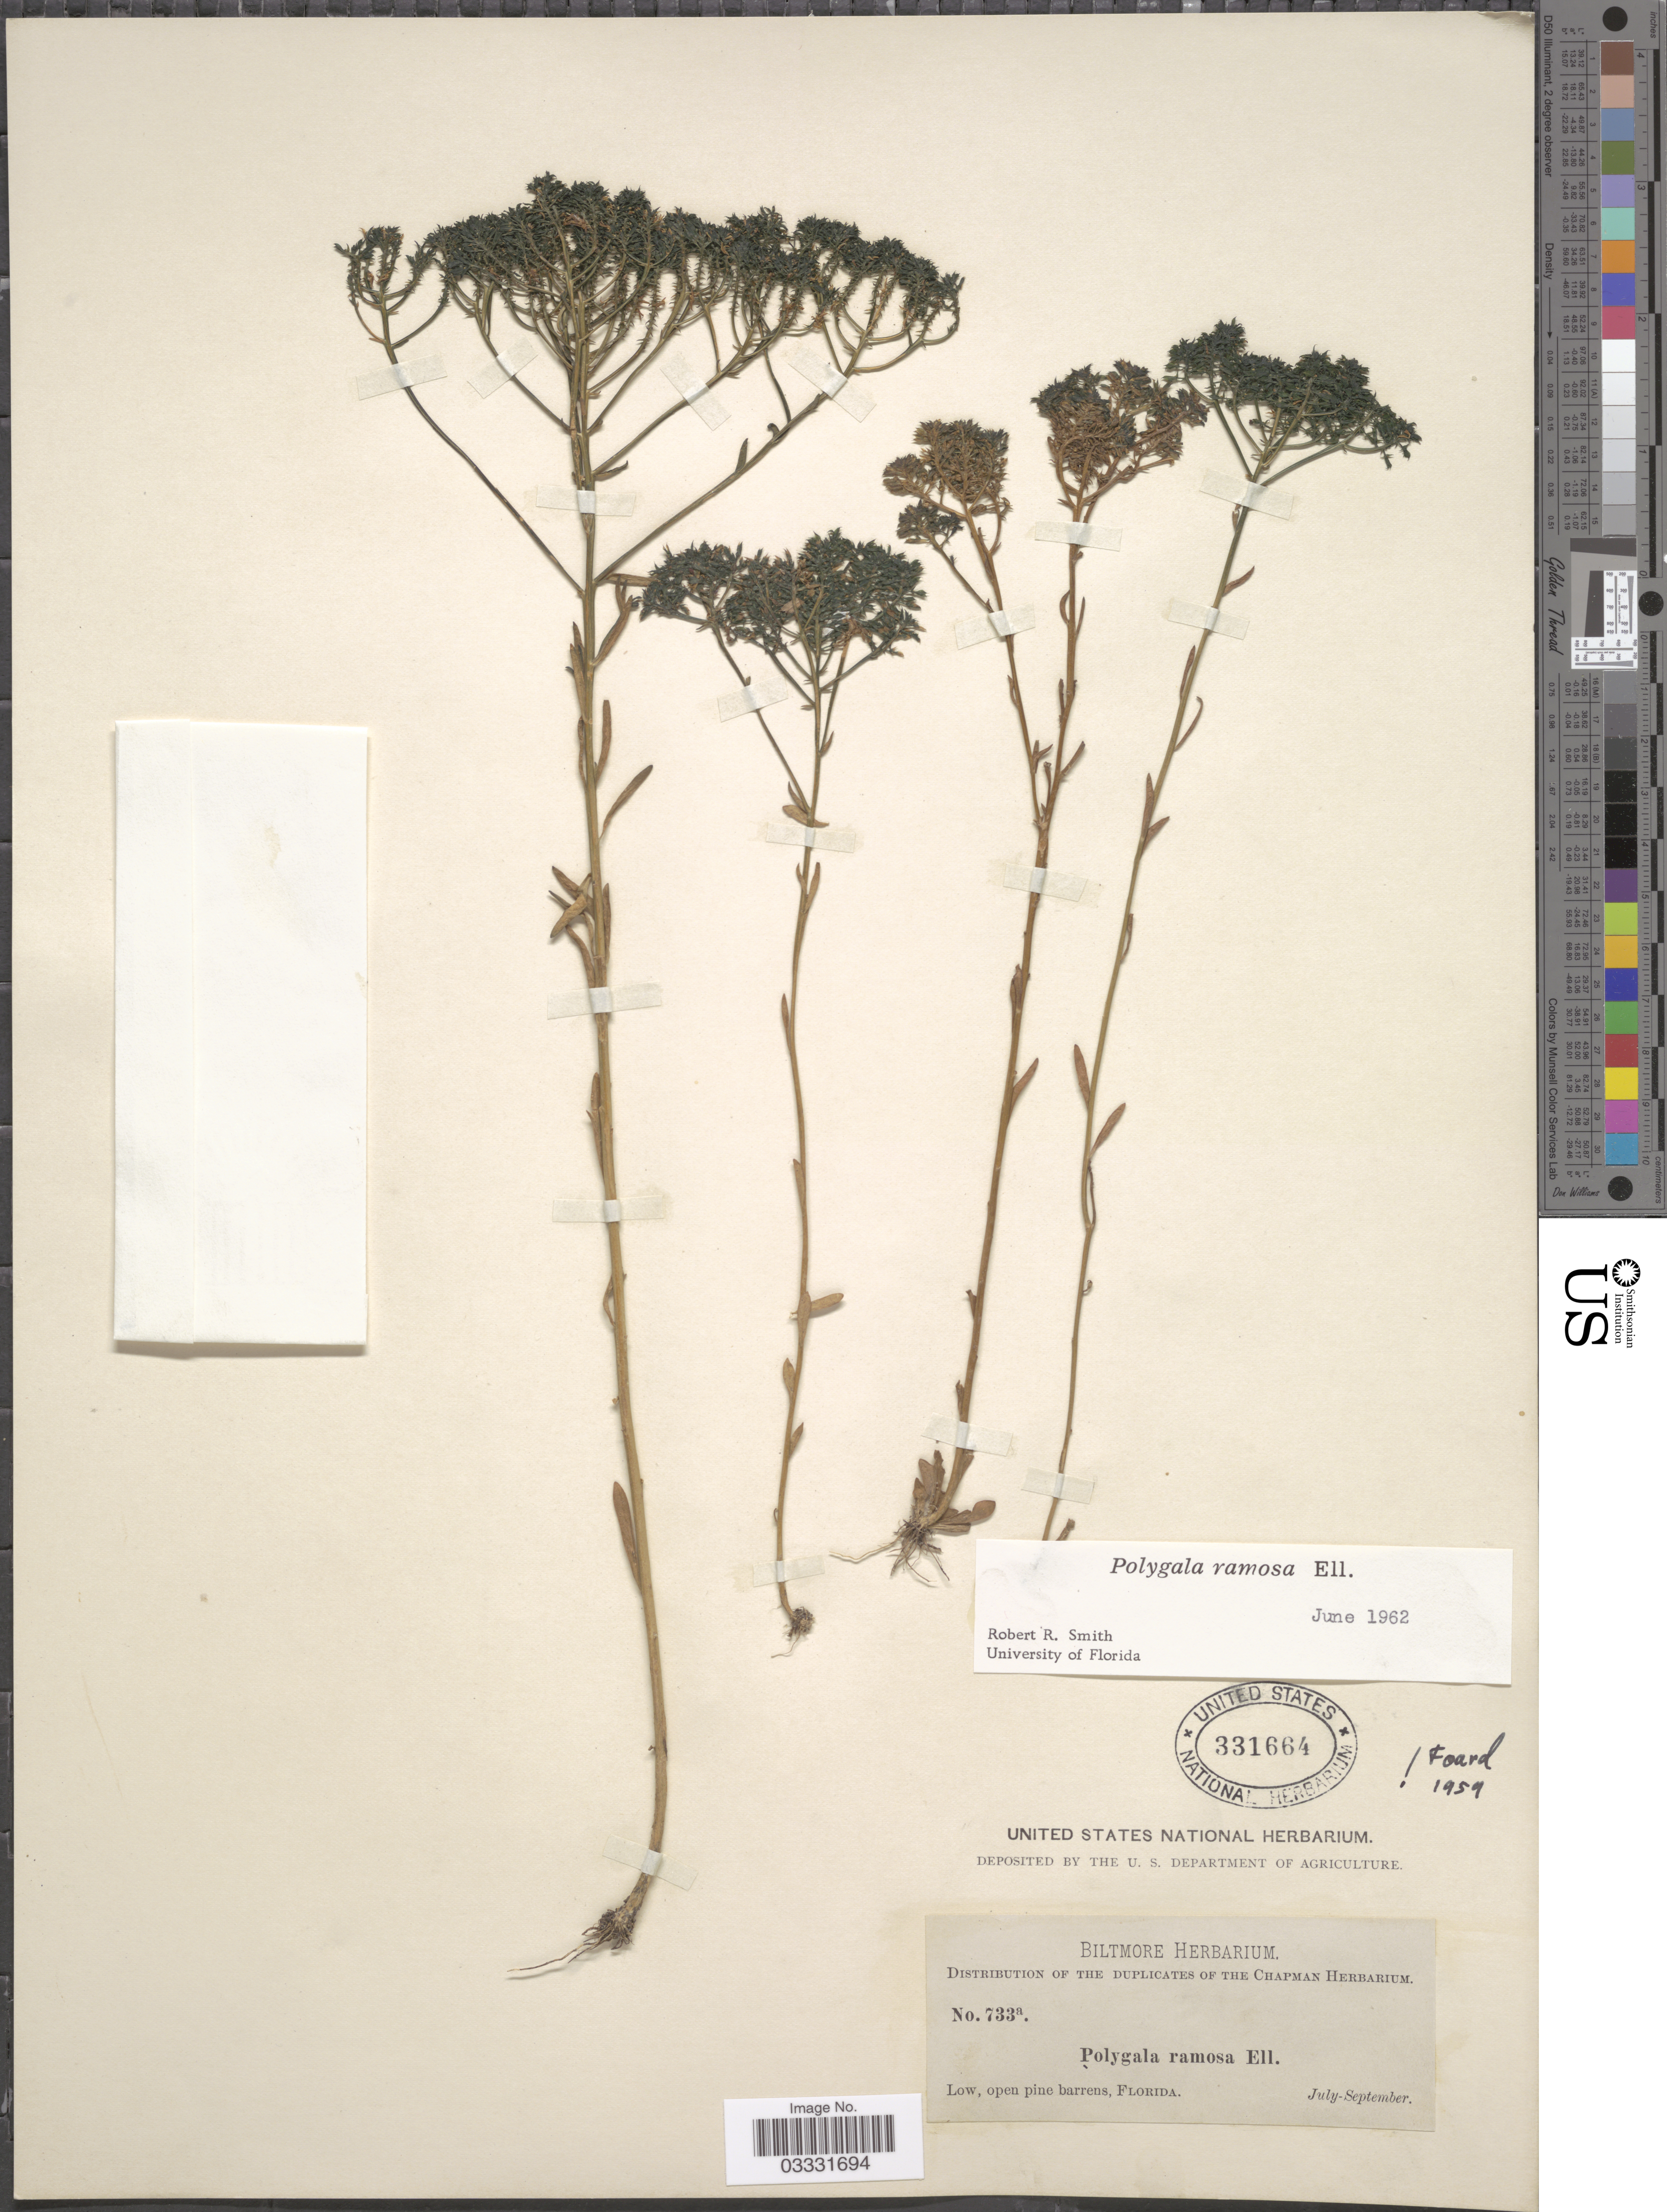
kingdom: Plantae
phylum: Tracheophyta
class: Magnoliopsida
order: Fabales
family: Polygalaceae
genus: Polygala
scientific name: Polygala ramosa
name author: Elliott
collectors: ex herb. Biltmore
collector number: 733a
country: United States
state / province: Florida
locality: Low, open pine barrens.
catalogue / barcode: US 331664